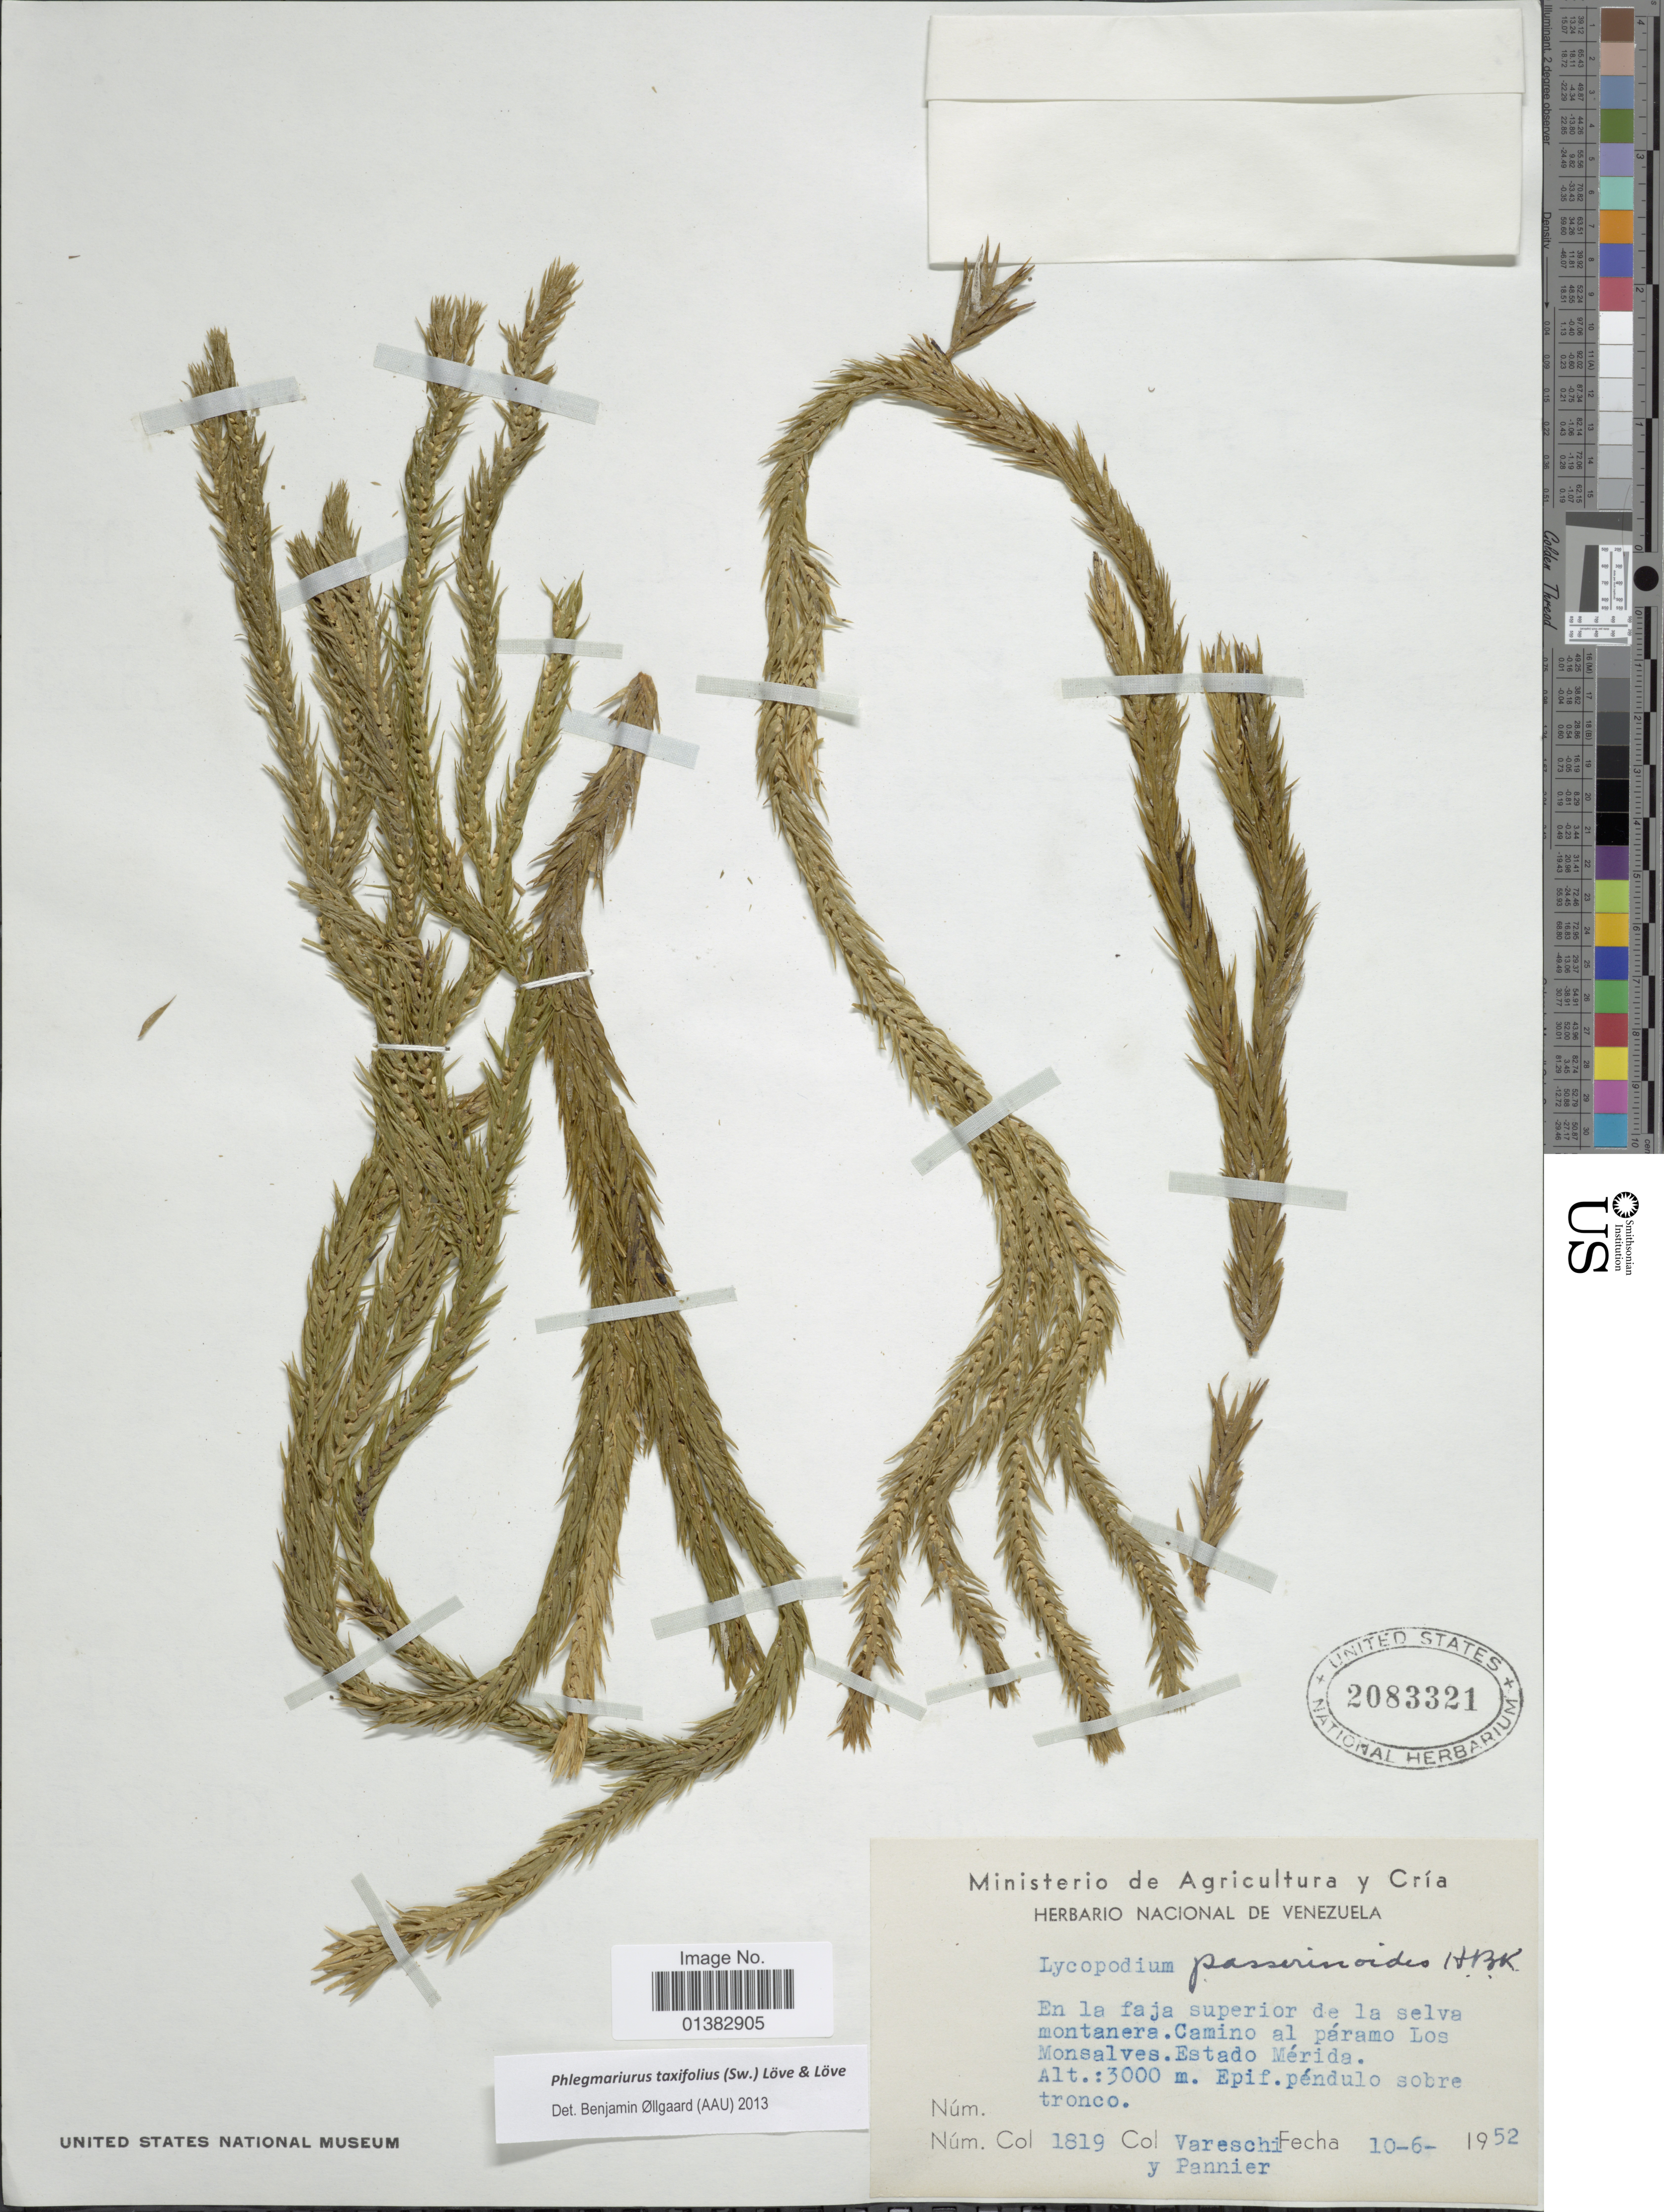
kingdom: Plantae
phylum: Tracheophyta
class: Lycopodiopsida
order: Lycopodiales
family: Lycopodiaceae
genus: Phlegmariurus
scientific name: Phlegmariurus taxifolius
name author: (Sw.) Á. Löve & D. Löve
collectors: -. Vareschi & F. Pannier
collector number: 1819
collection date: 1952-06-10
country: Venezuela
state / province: Mérida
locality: En la faja superior de la selva montanera. Camino al páramo Los Monsalves. Epif. péndulo sobre tronco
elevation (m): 3000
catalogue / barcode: US 2083321